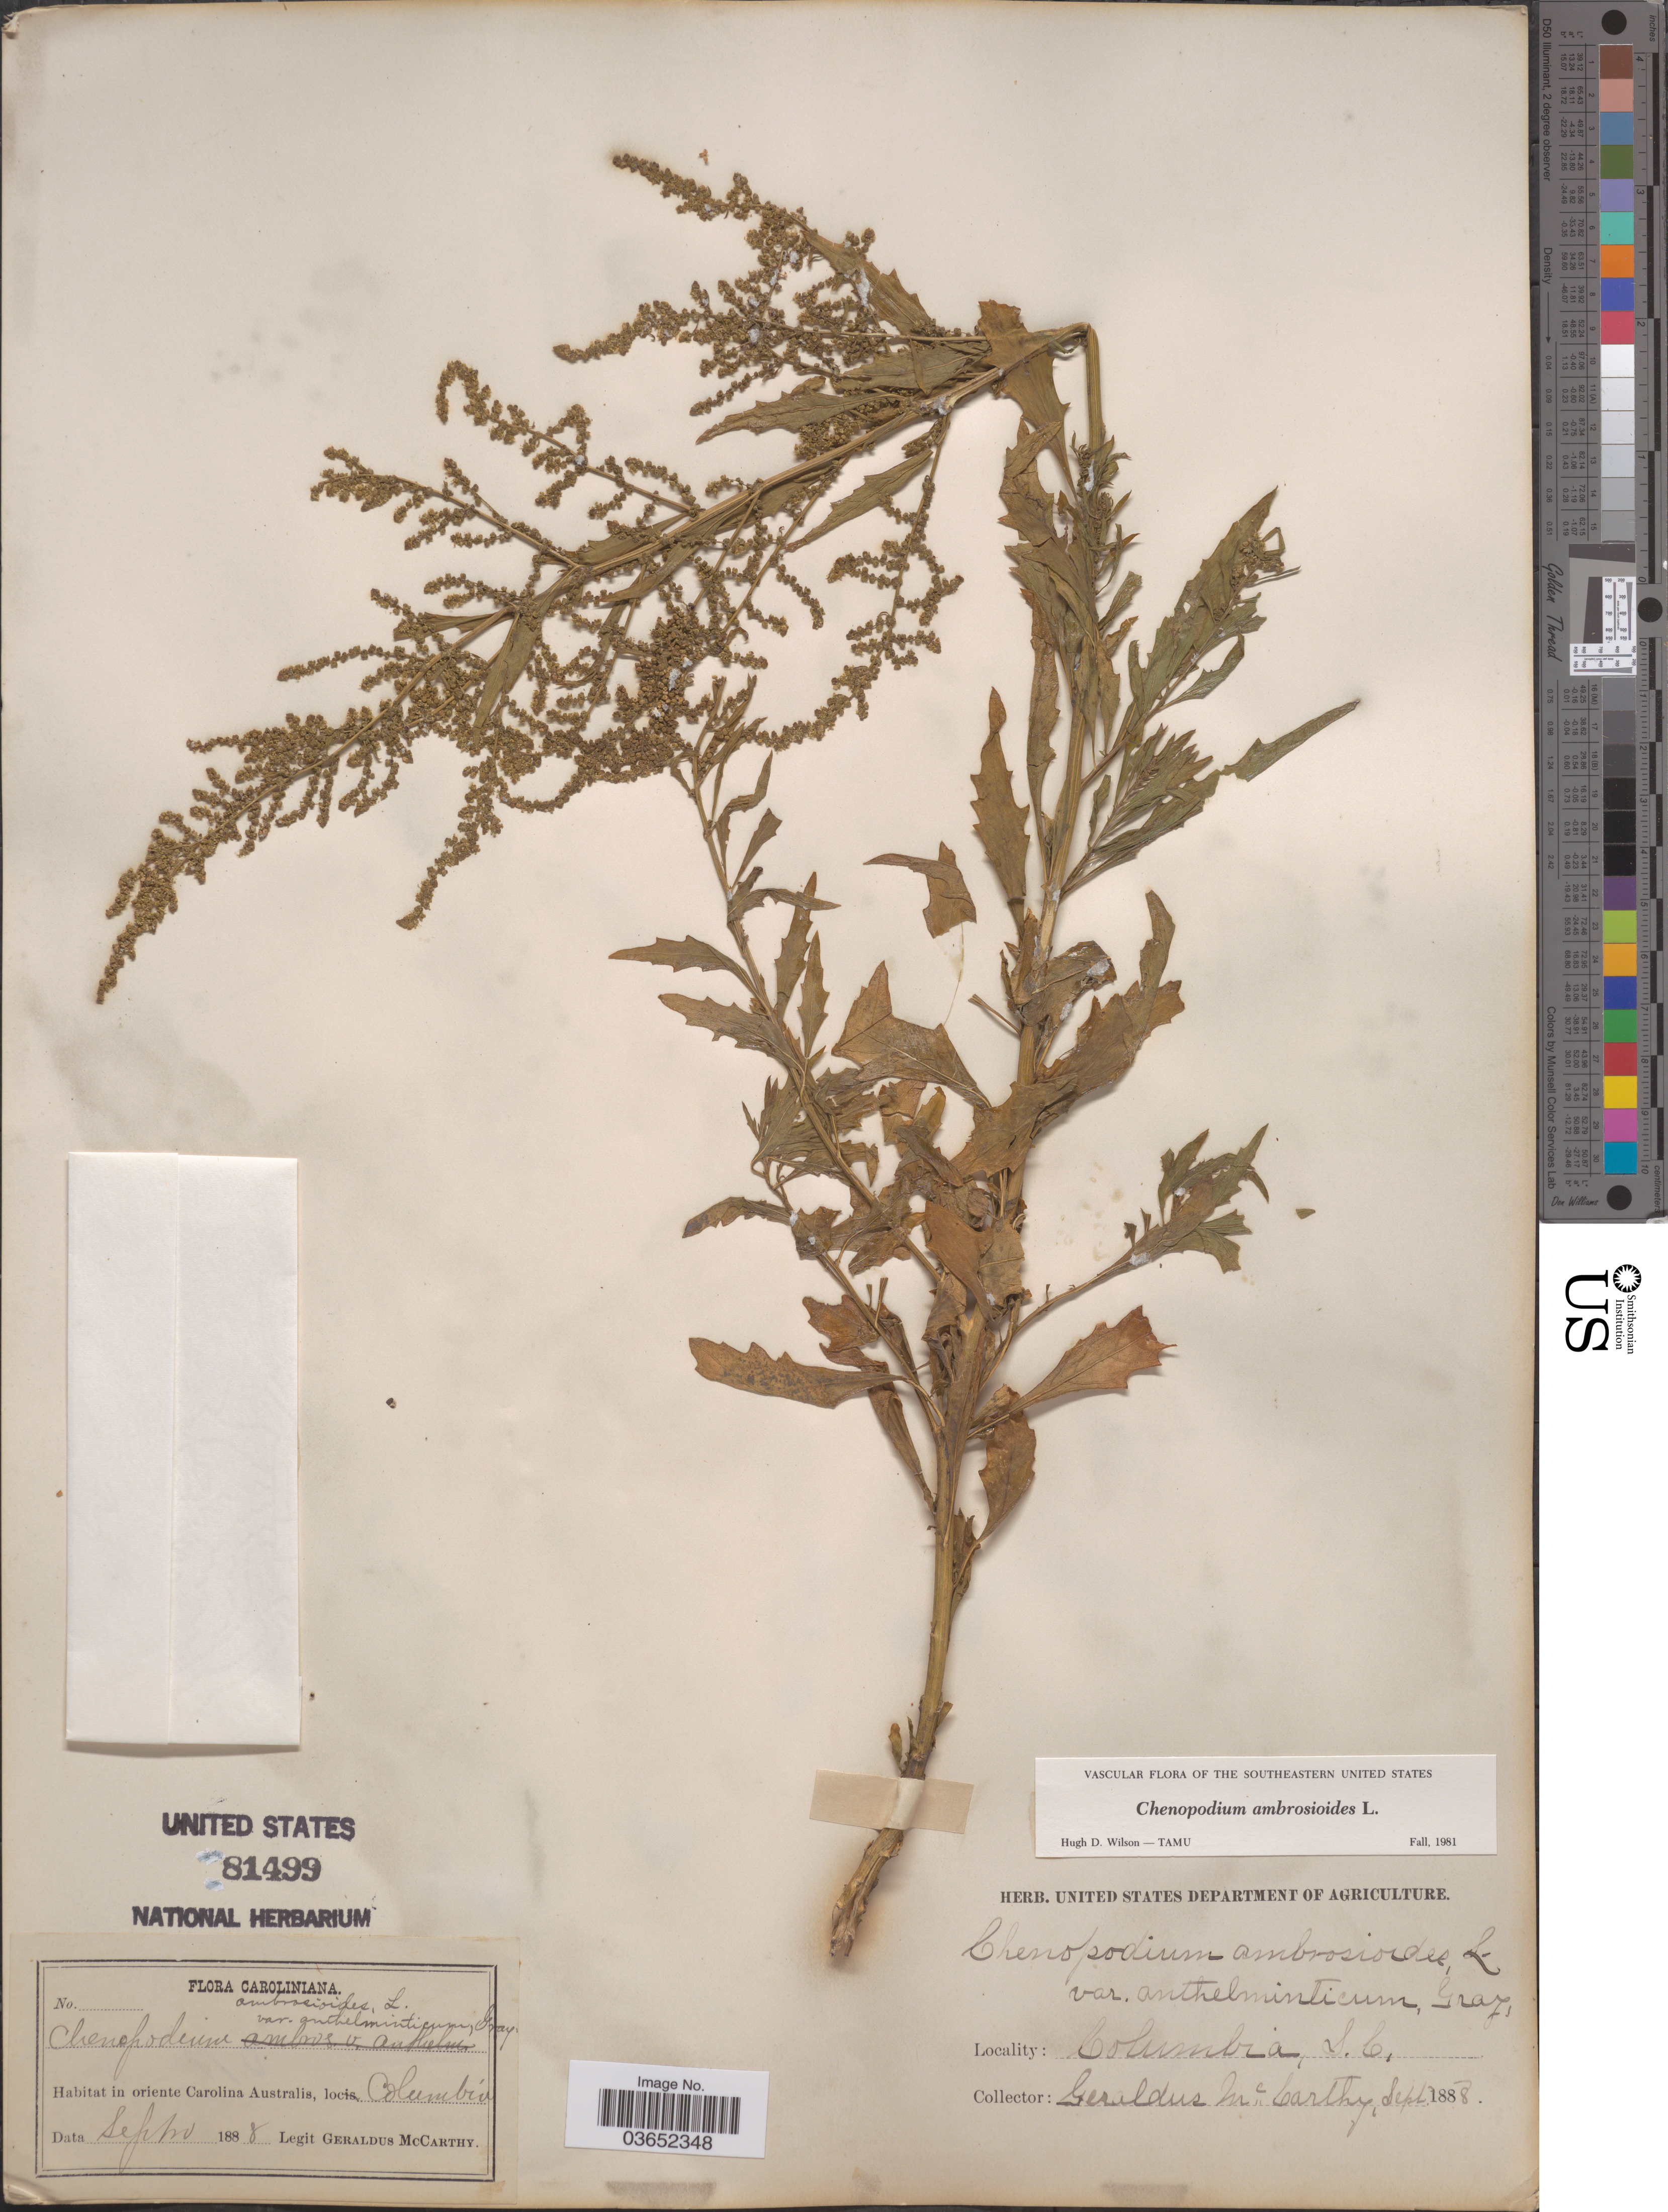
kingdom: Plantae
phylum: Tracheophyta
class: Magnoliopsida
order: Caryophyllales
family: Amaranthaceae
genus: Chenopodium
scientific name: Chenopodium ambrosioides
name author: L.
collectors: M. McCarthy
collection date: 1888-09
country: United States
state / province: South Carolina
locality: In oriente Carolina Australis, Columbia.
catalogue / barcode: US 81499